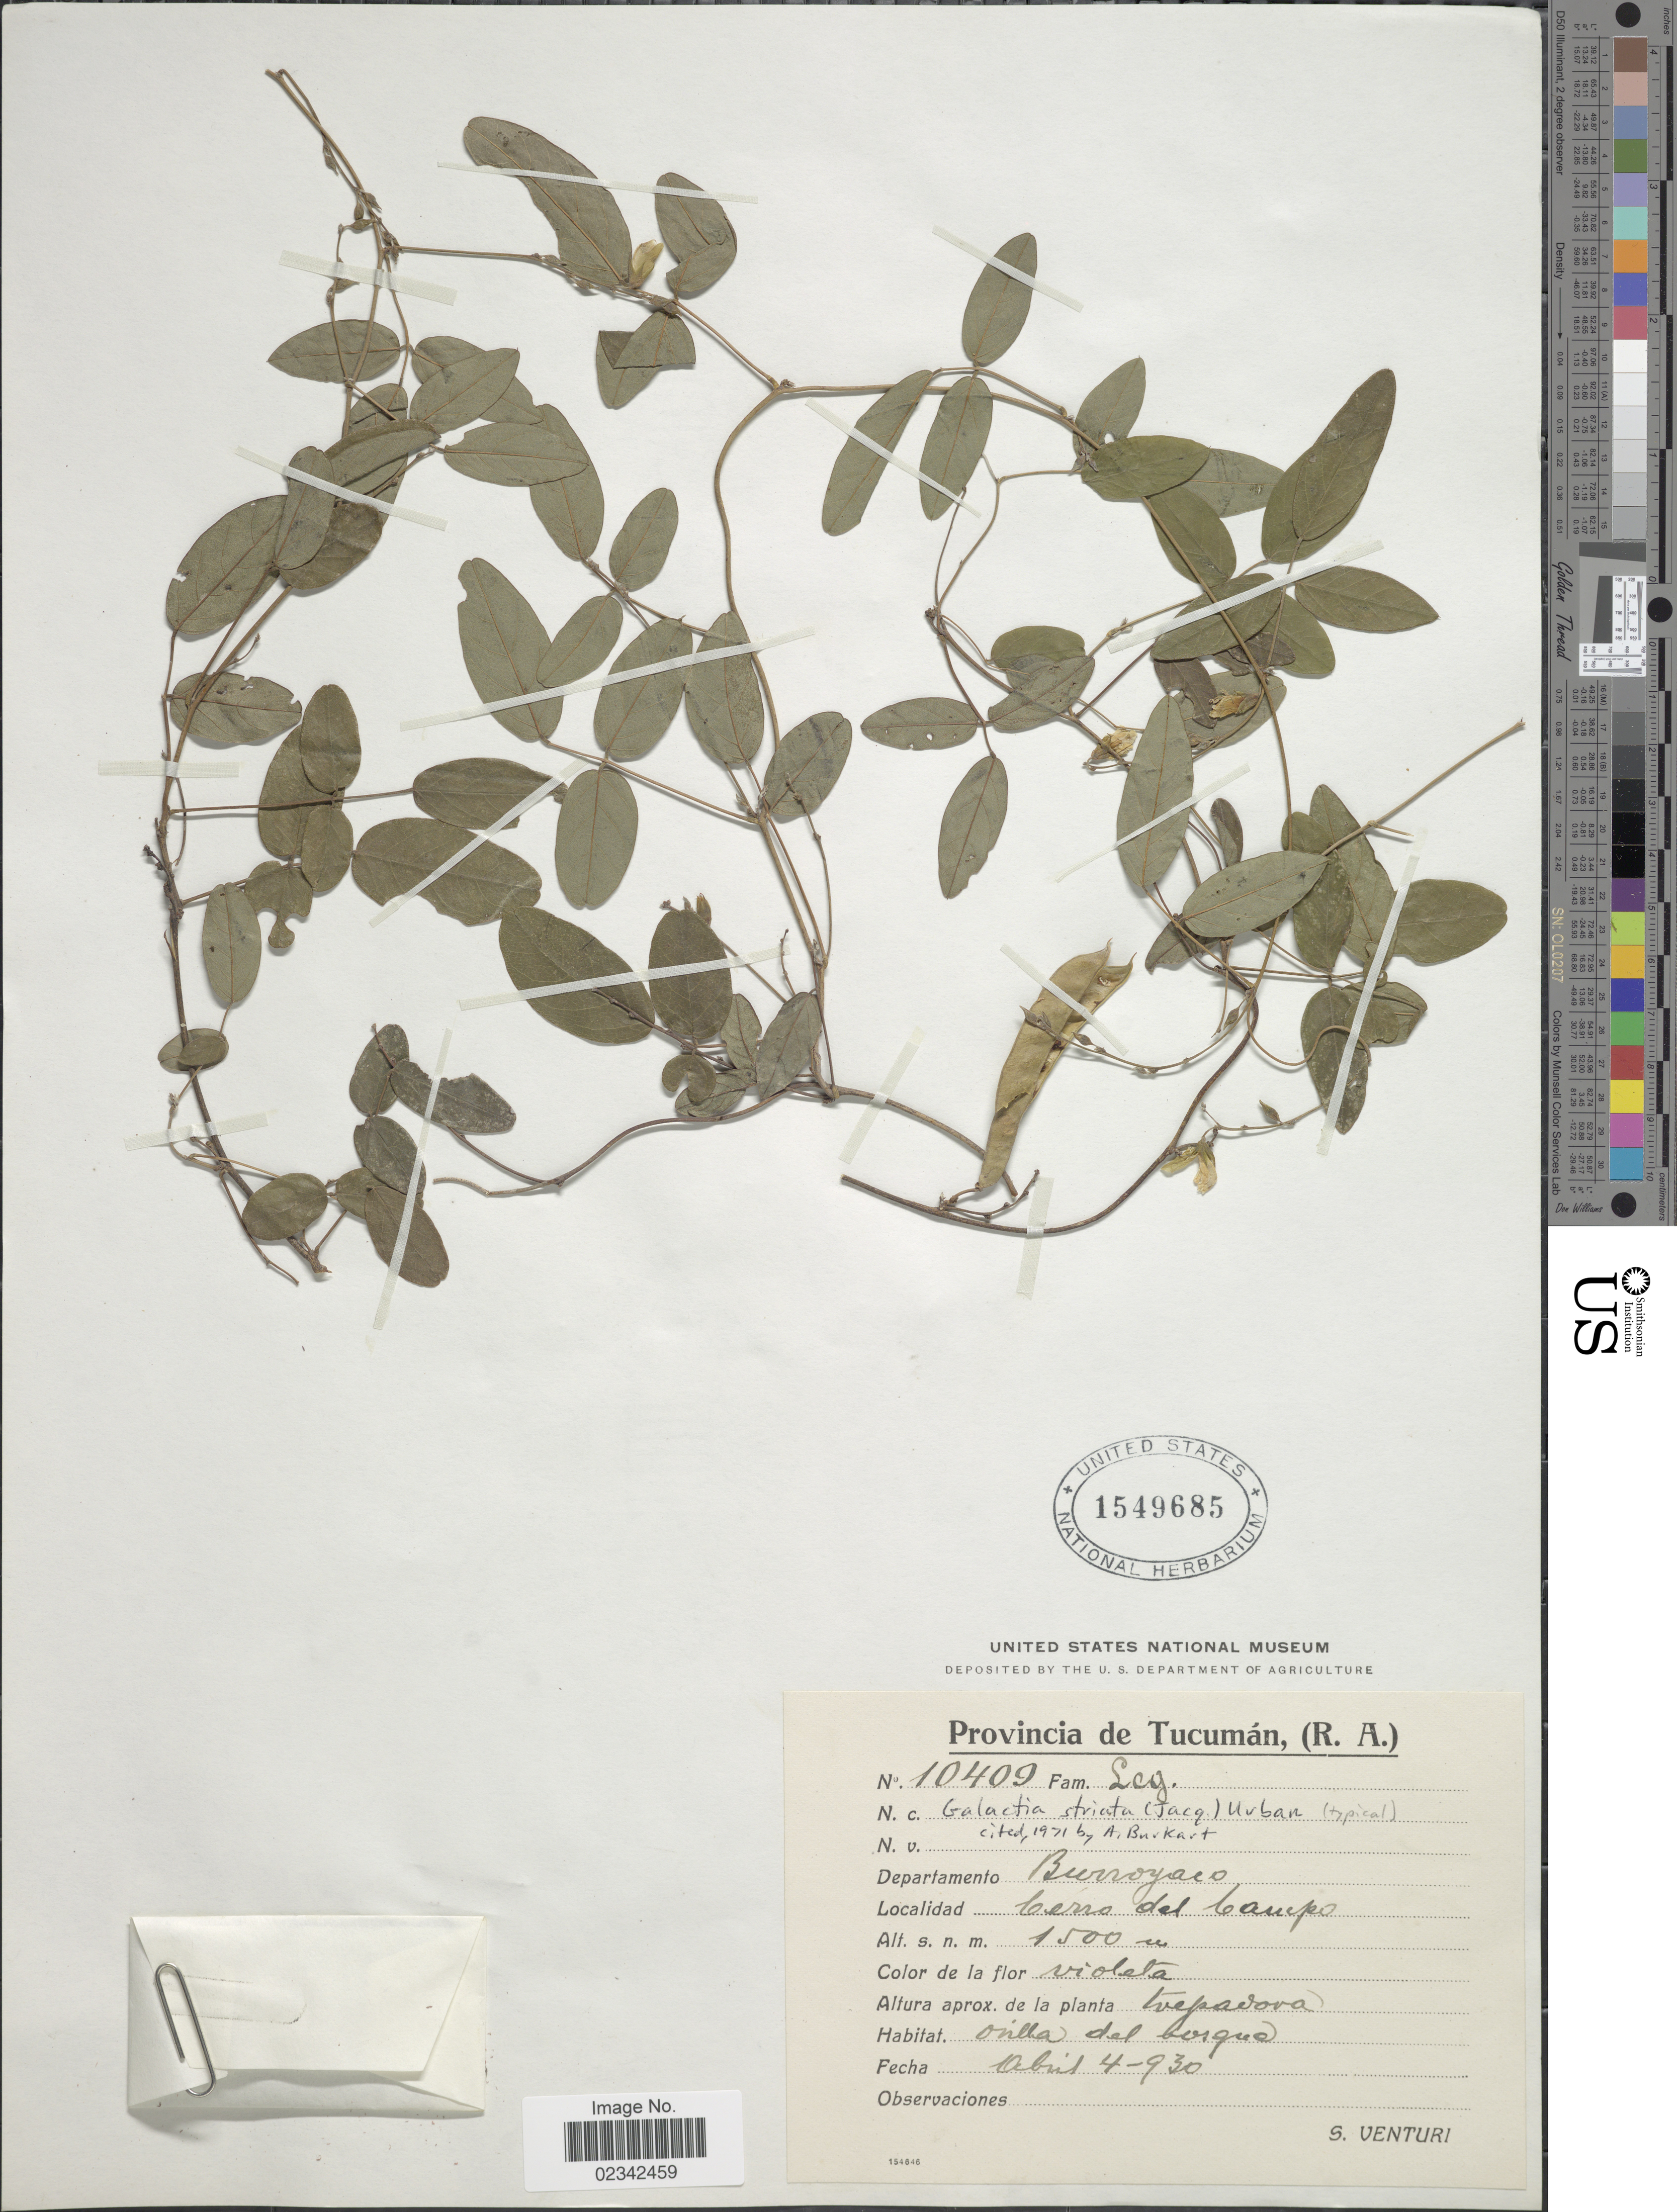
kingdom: Plantae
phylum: Tracheophyta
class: Magnoliopsida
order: Fabales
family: Fabaceae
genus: Galactia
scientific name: Galactia striata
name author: (Jacq.) Urb.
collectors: S. Venturi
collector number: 10409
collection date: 1930-04-04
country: Argentina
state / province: Tucuman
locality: Departamento Burruyacu, Cerro del Campo.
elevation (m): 1500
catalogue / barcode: US 1549685